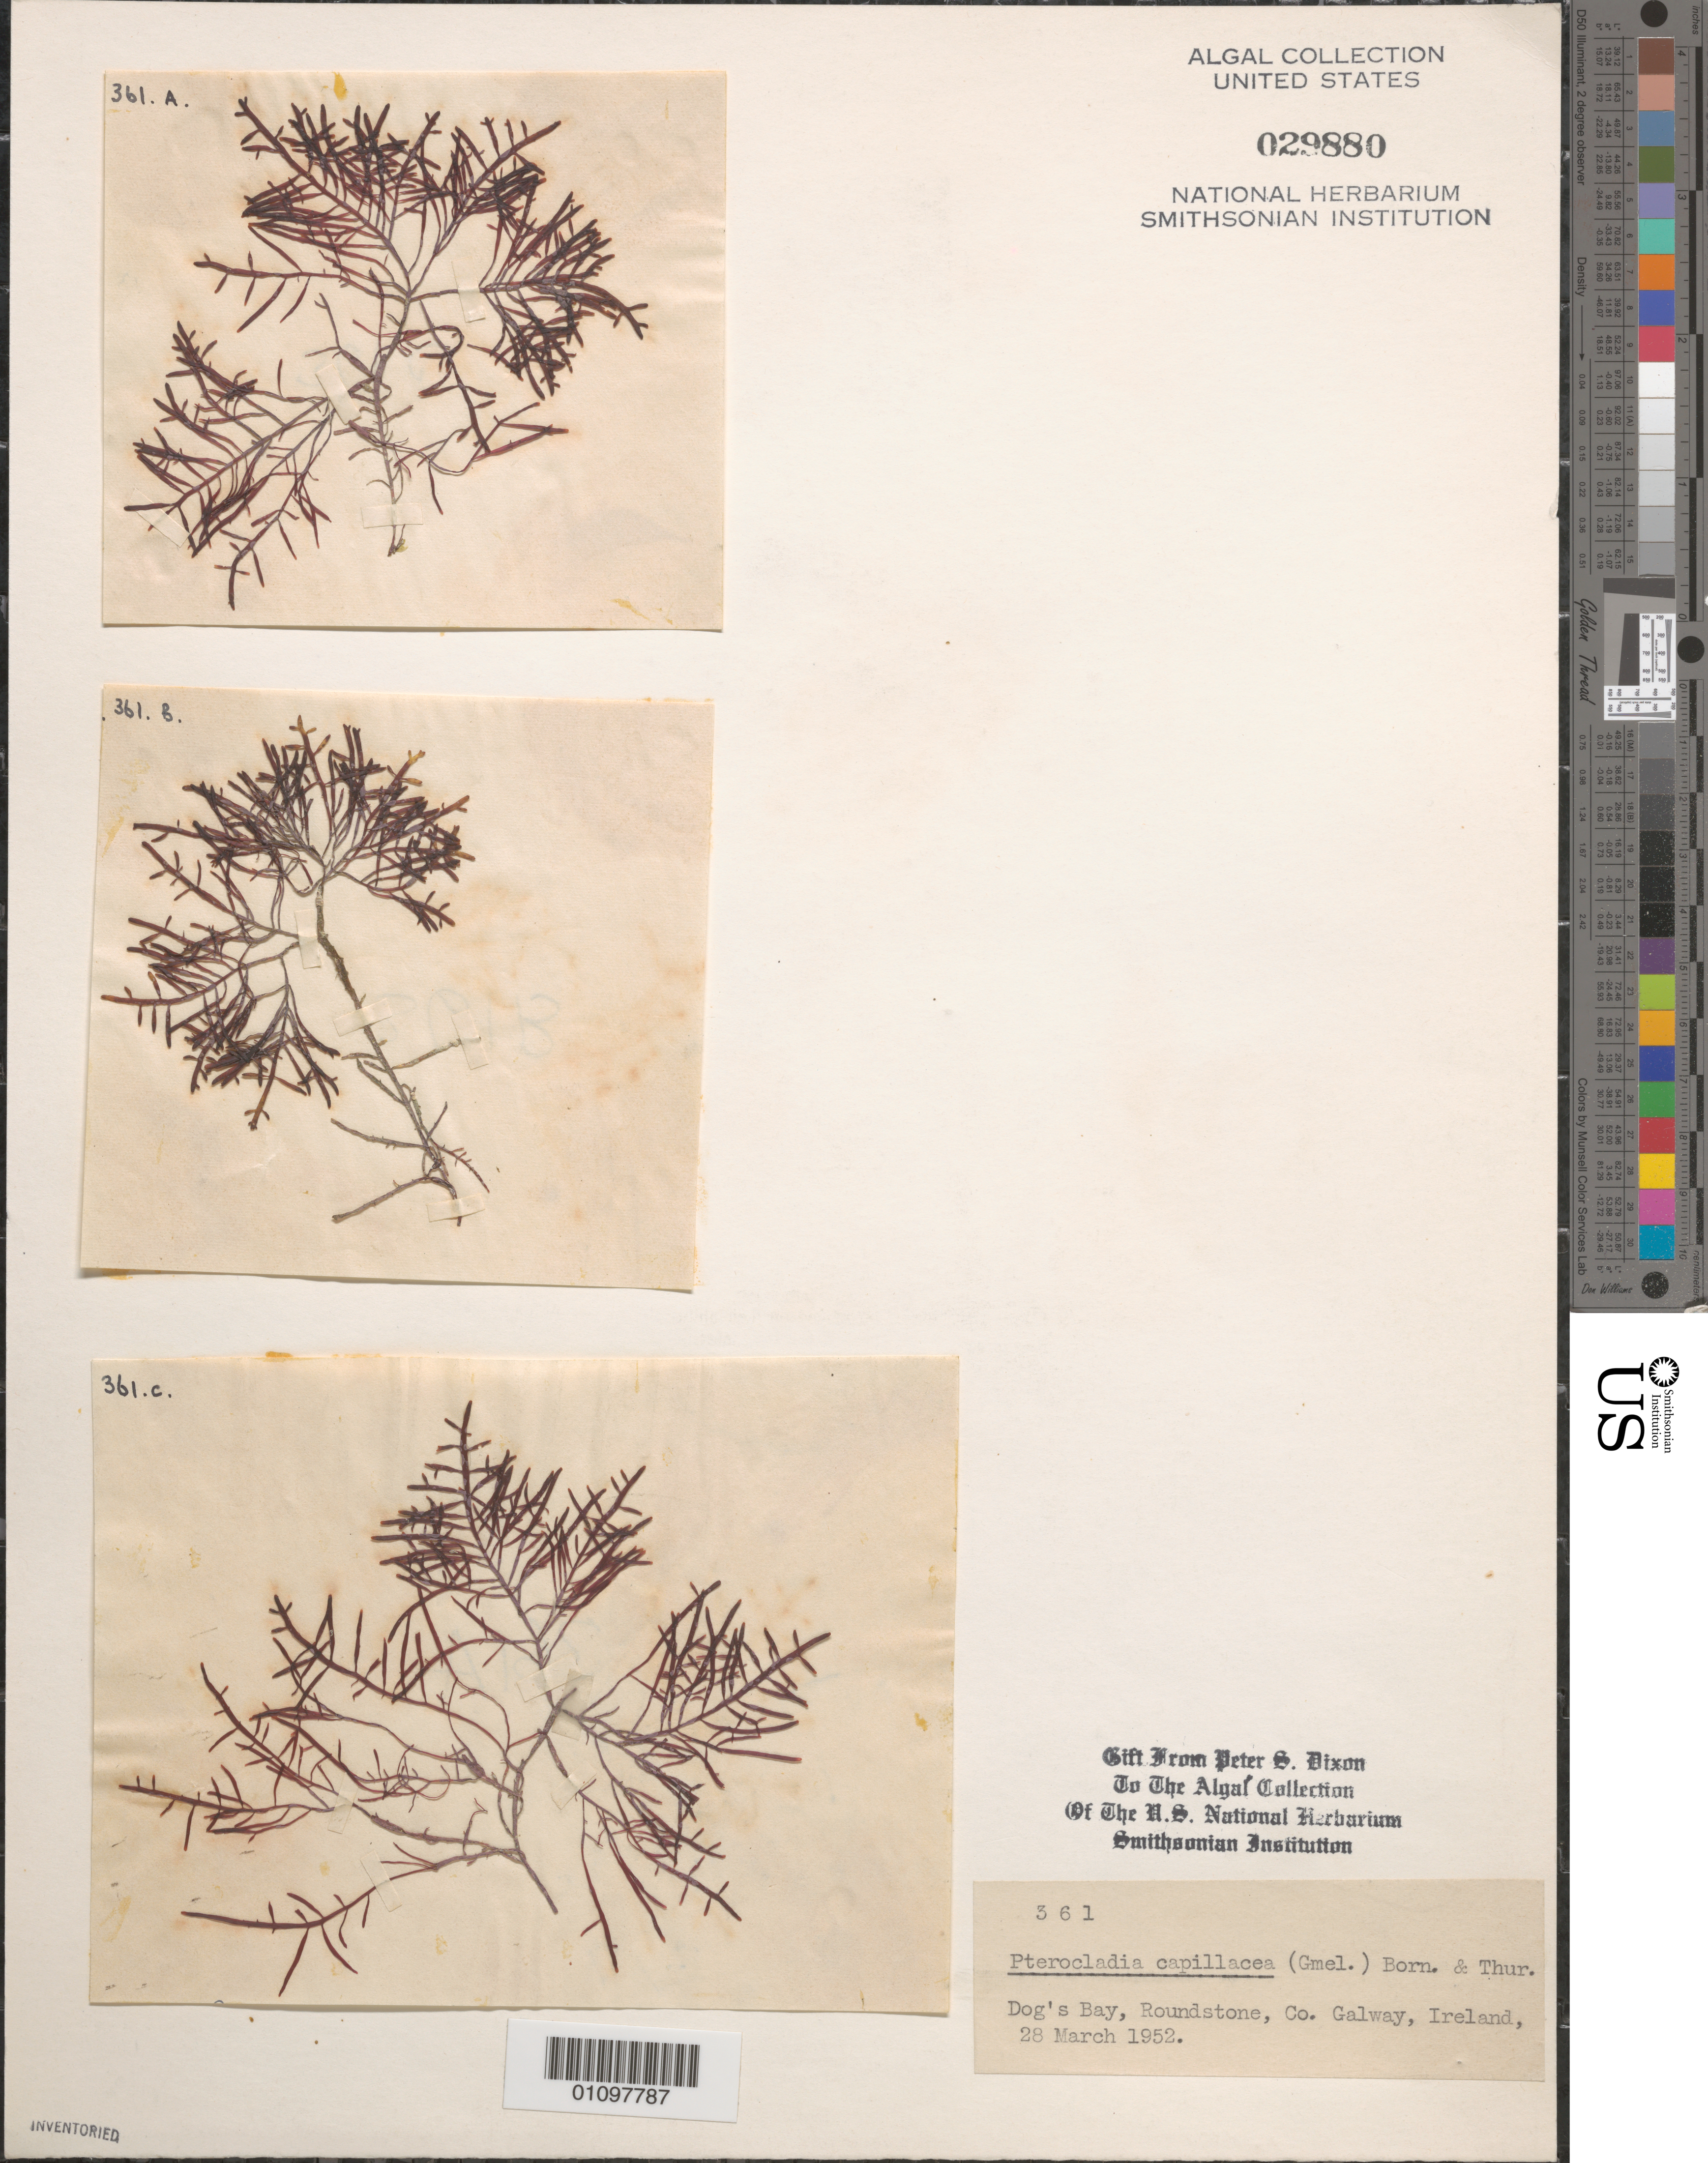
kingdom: Plantae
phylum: Rhodophyta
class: Florideophyceae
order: Gelidiales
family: Pterocladiaceae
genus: Pterocladiella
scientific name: Pterocladiella capillacea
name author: (S.G. Gmel.) Santelices & Hommers.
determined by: Algae name updating Project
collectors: P. S. Dixon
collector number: PSD 361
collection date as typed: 28 Mar 1952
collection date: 1952-03-28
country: Ireland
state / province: Connaught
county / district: Galway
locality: Dog's Bay, Roundstone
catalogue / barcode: US 29880